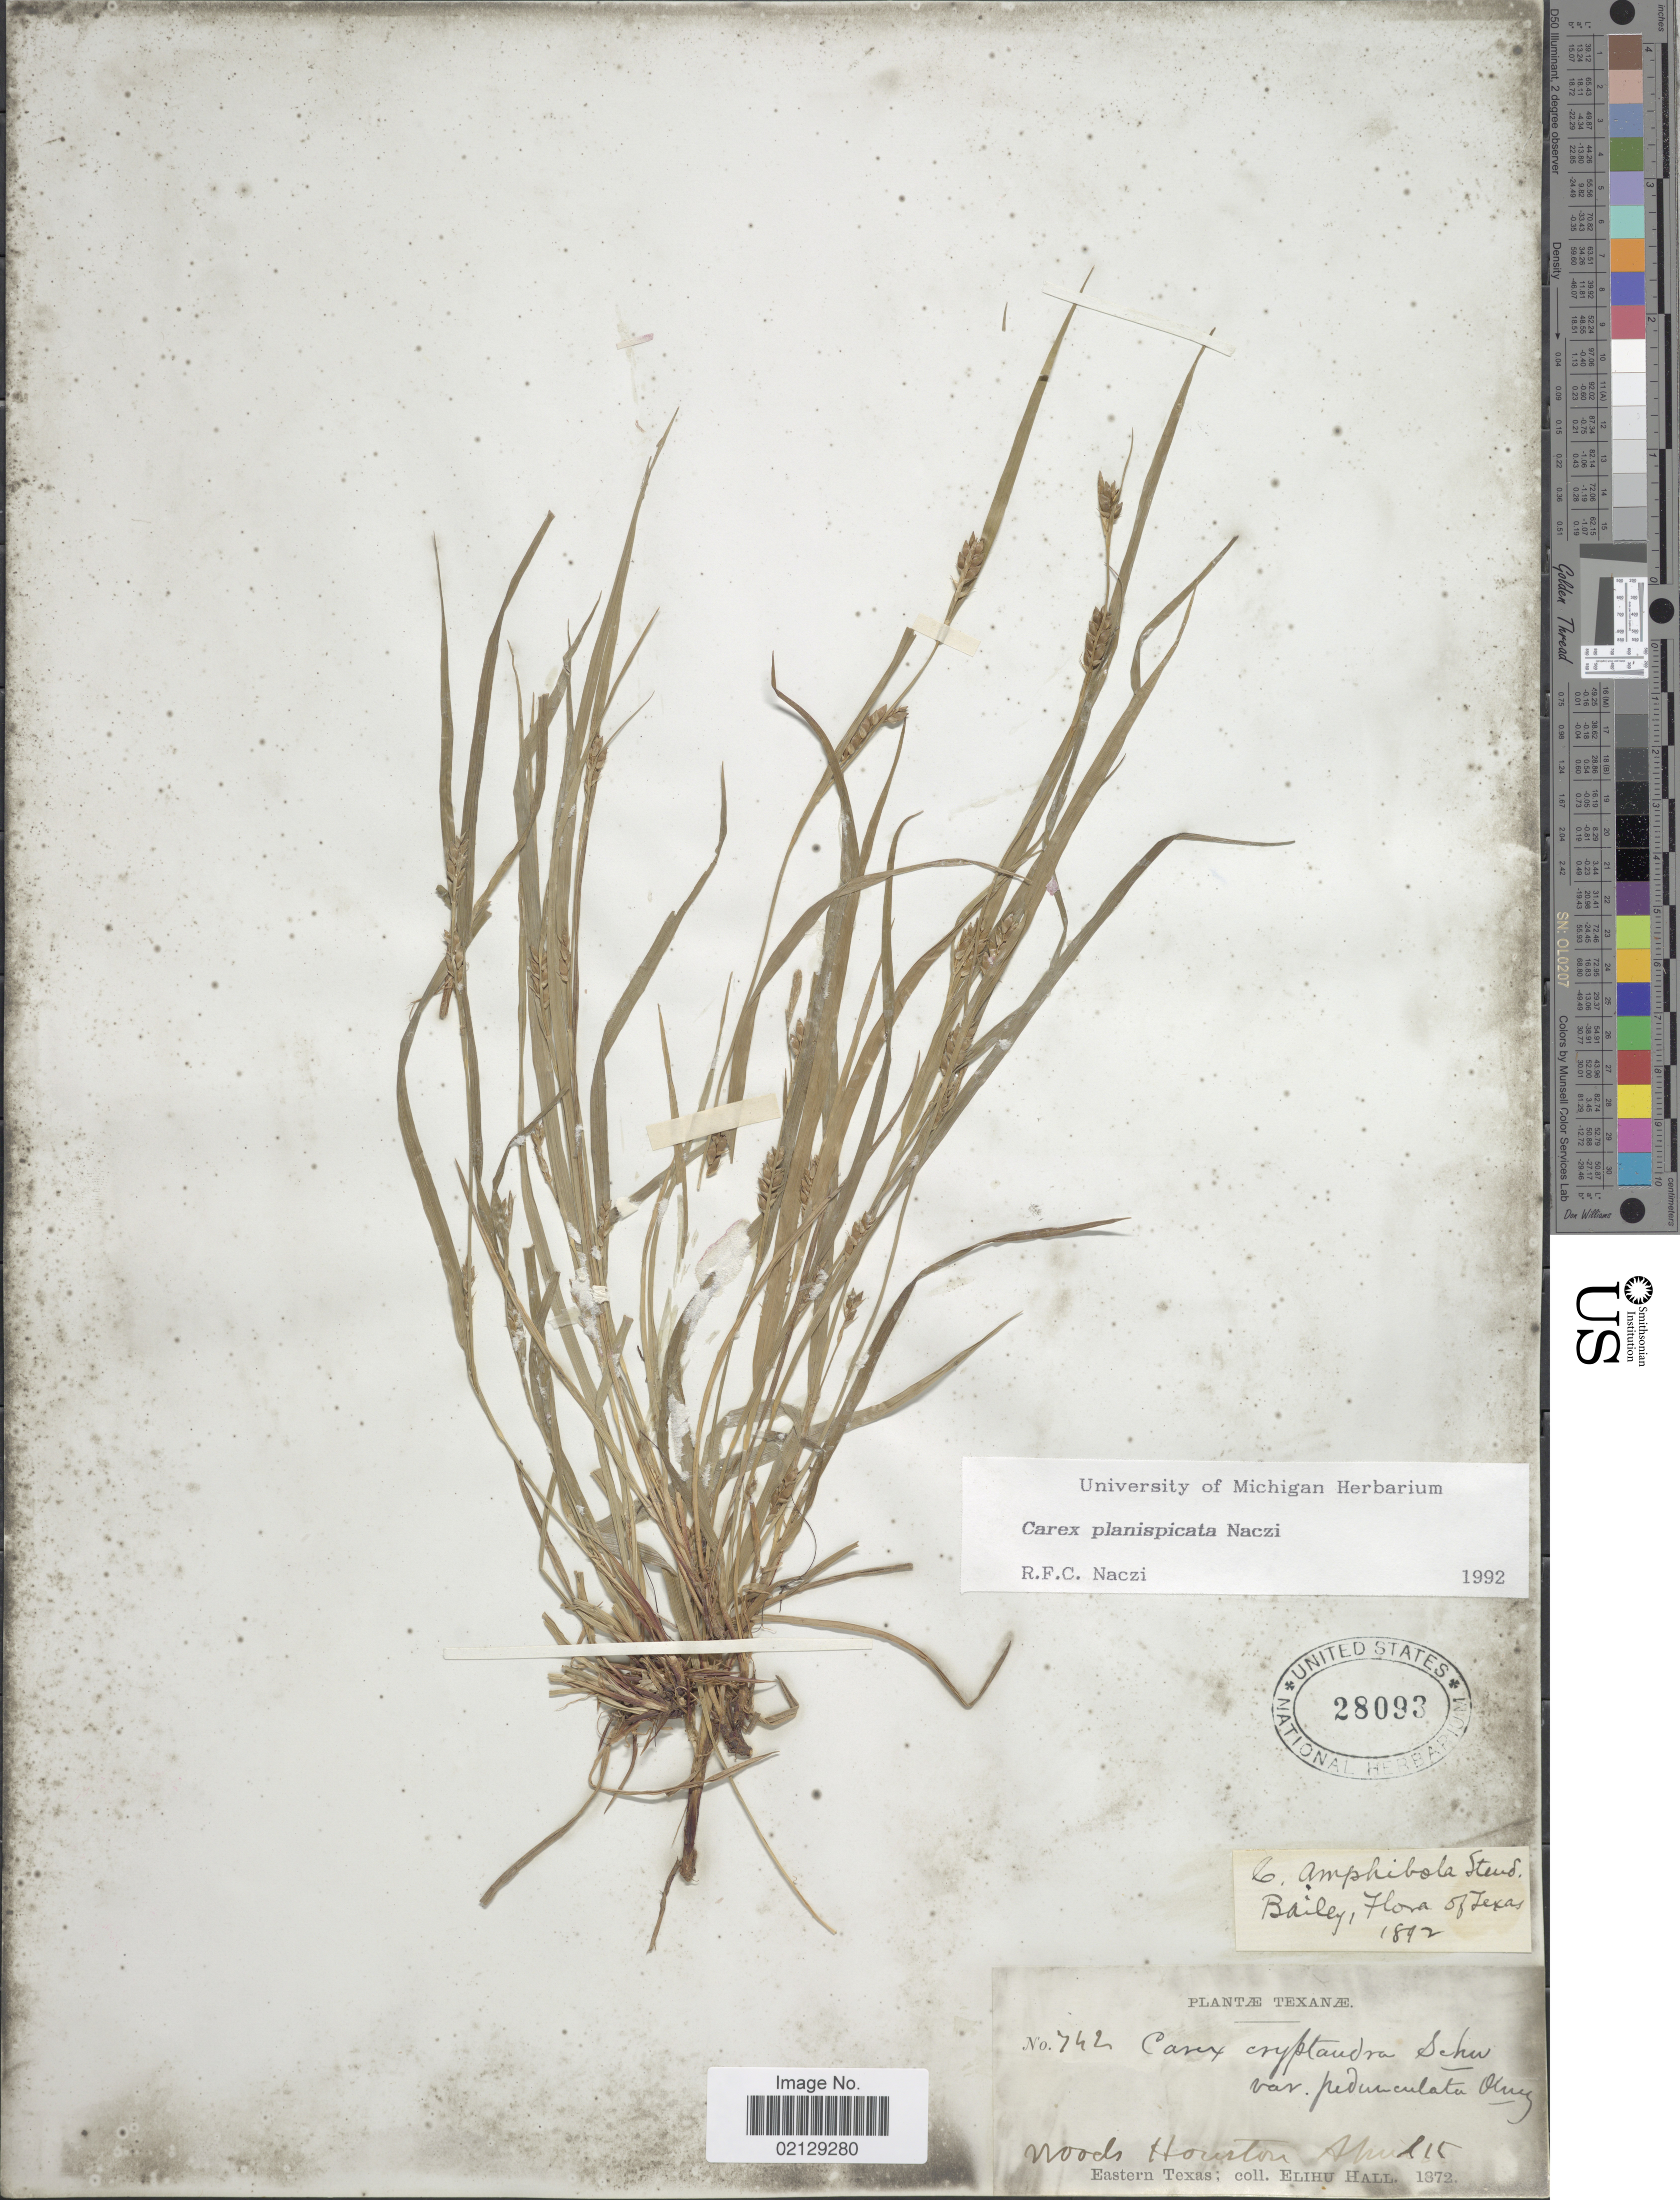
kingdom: Plantae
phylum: Tracheophyta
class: Liliopsida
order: Poales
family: Cyperaceae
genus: Carex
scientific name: Carex planispicata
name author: Naczi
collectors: E. Hall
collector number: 742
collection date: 1872-04-15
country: United States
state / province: Texas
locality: Woods Houston, Eastern Texas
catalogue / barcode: US 28093